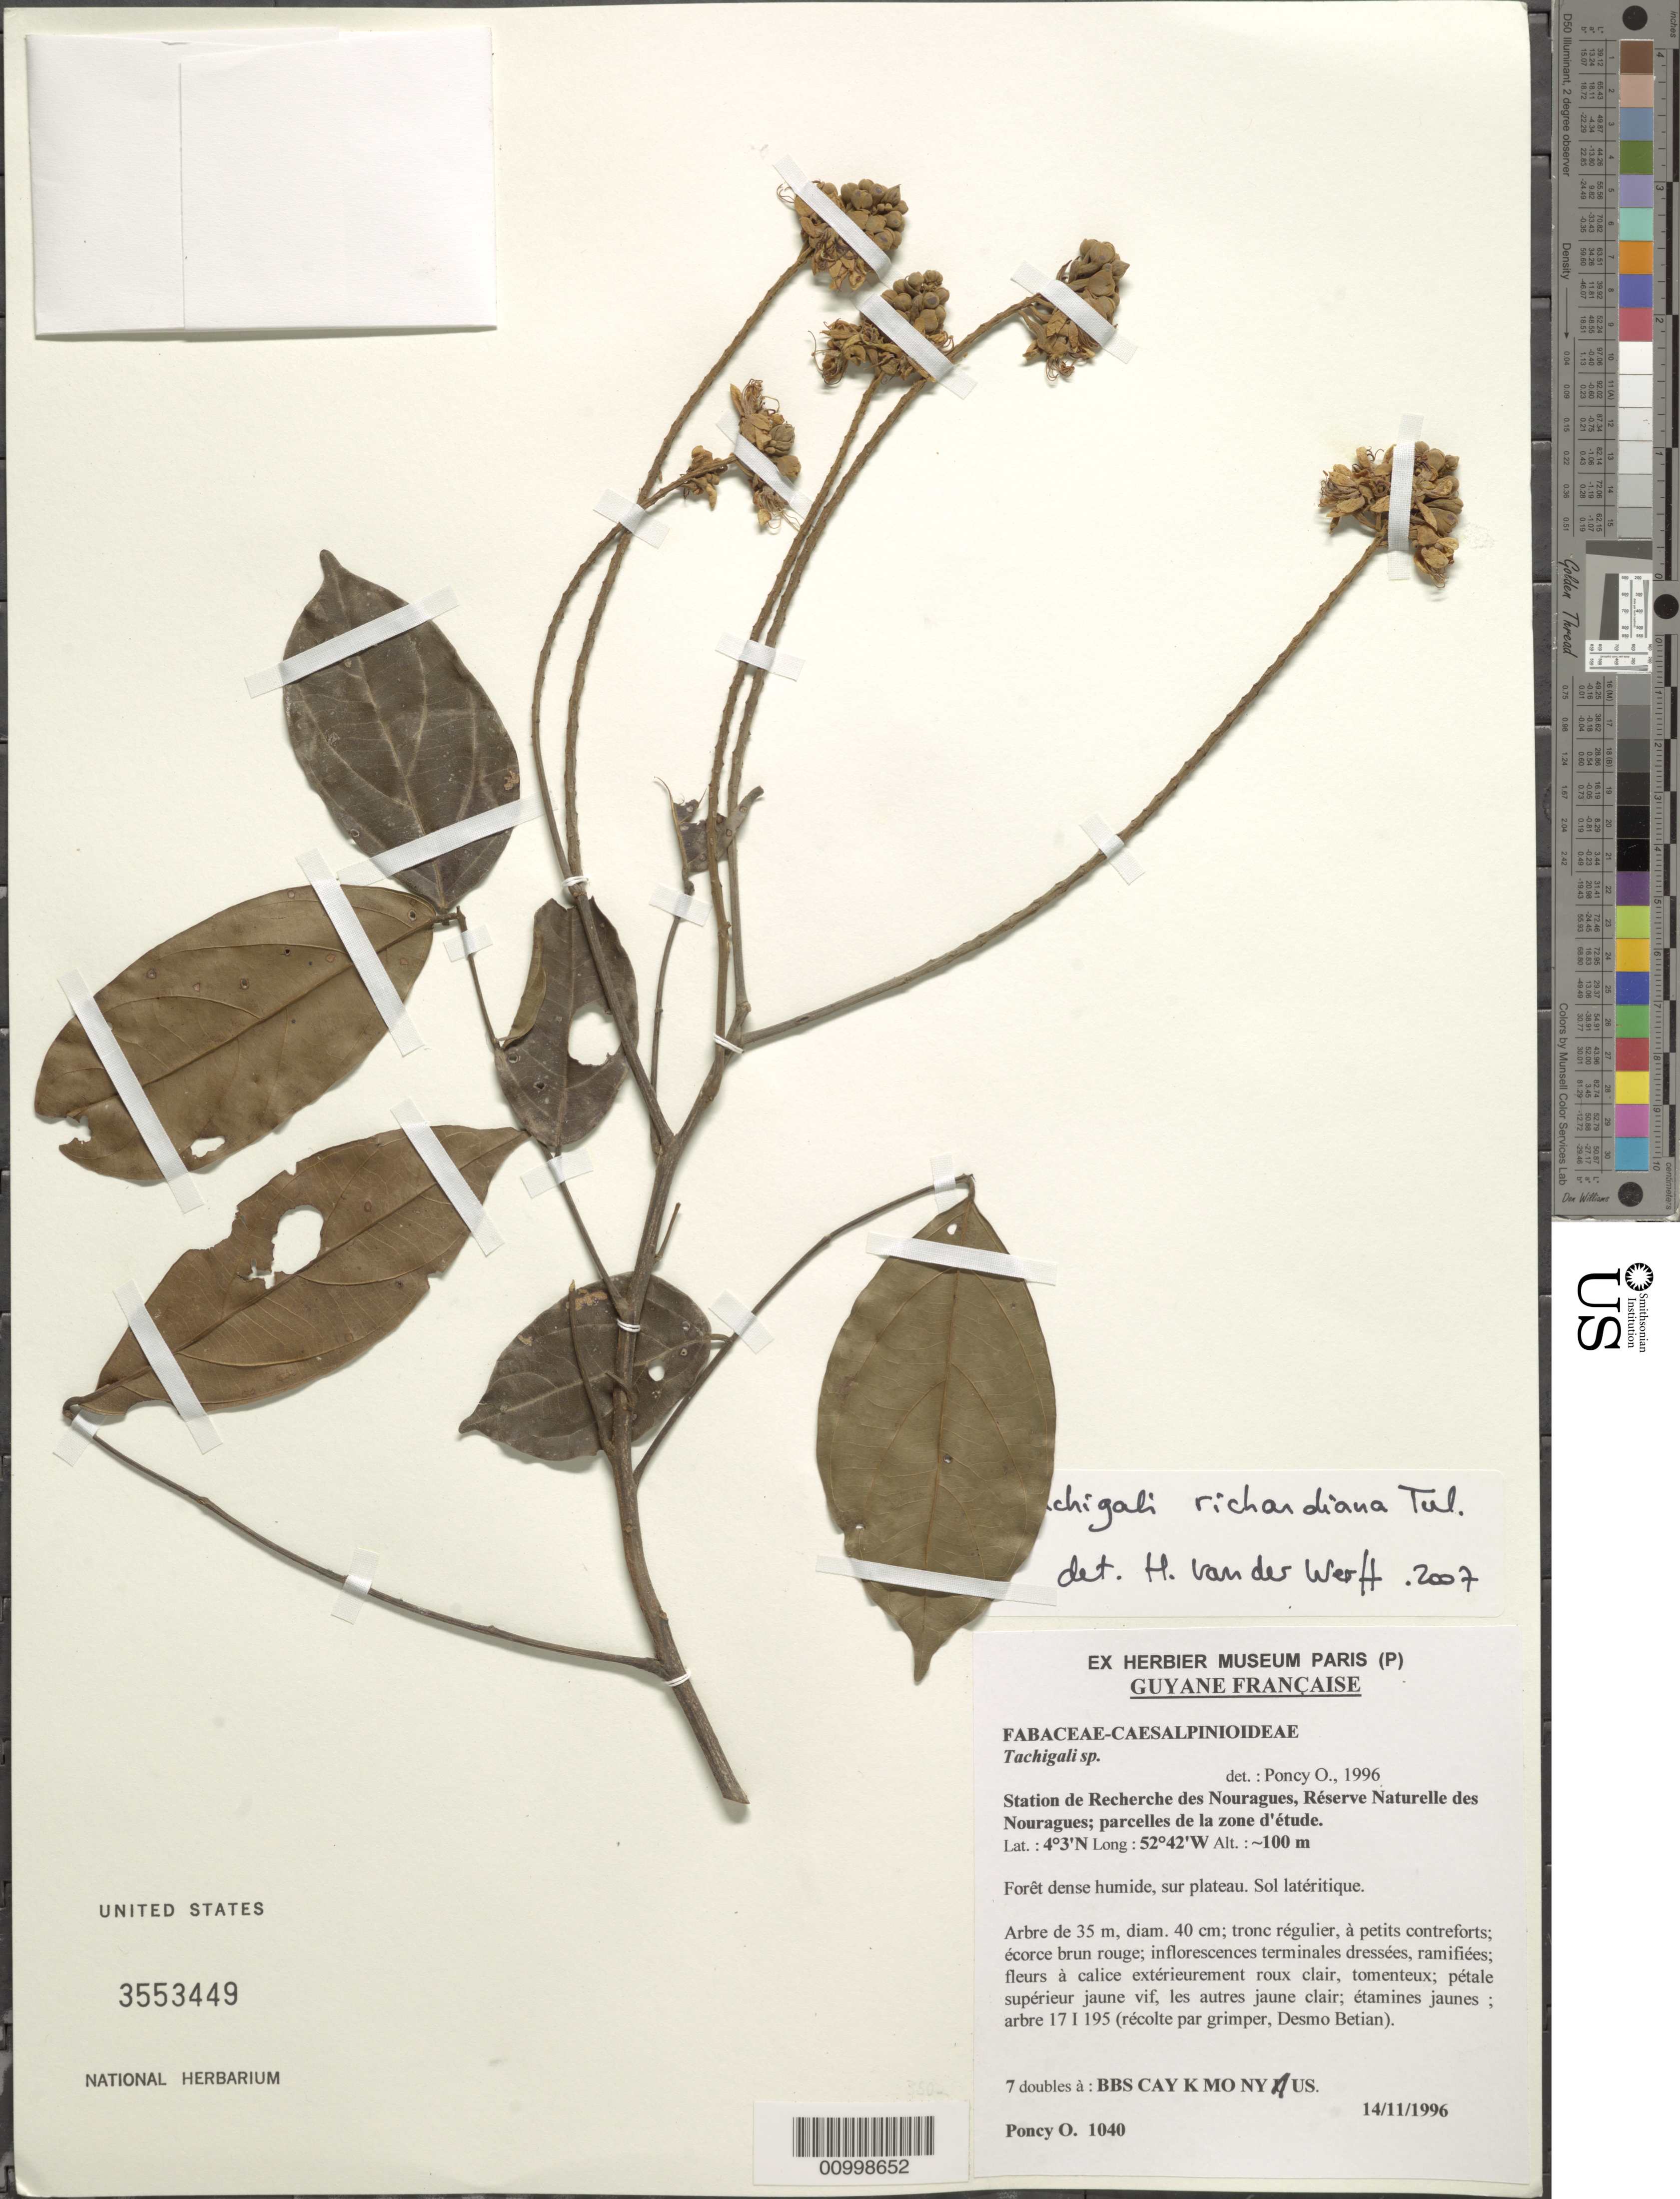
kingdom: Plantae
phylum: Tracheophyta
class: Magnoliopsida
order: Fabales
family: Fabaceae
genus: Tachigali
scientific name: Tachigali richardiana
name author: Tul.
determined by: van der Werff, H., (MO), Missouri Botanical Garden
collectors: O. Poncy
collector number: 1040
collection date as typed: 14-Nov-96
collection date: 1996-11-14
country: French Guiana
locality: Station de Recherche des Nouragues, Réserve Naturelle des Nouragues; parcelles de la zone d'etude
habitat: Foret dense humide, sur plateau. Sol lateritique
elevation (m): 100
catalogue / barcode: US 3553449